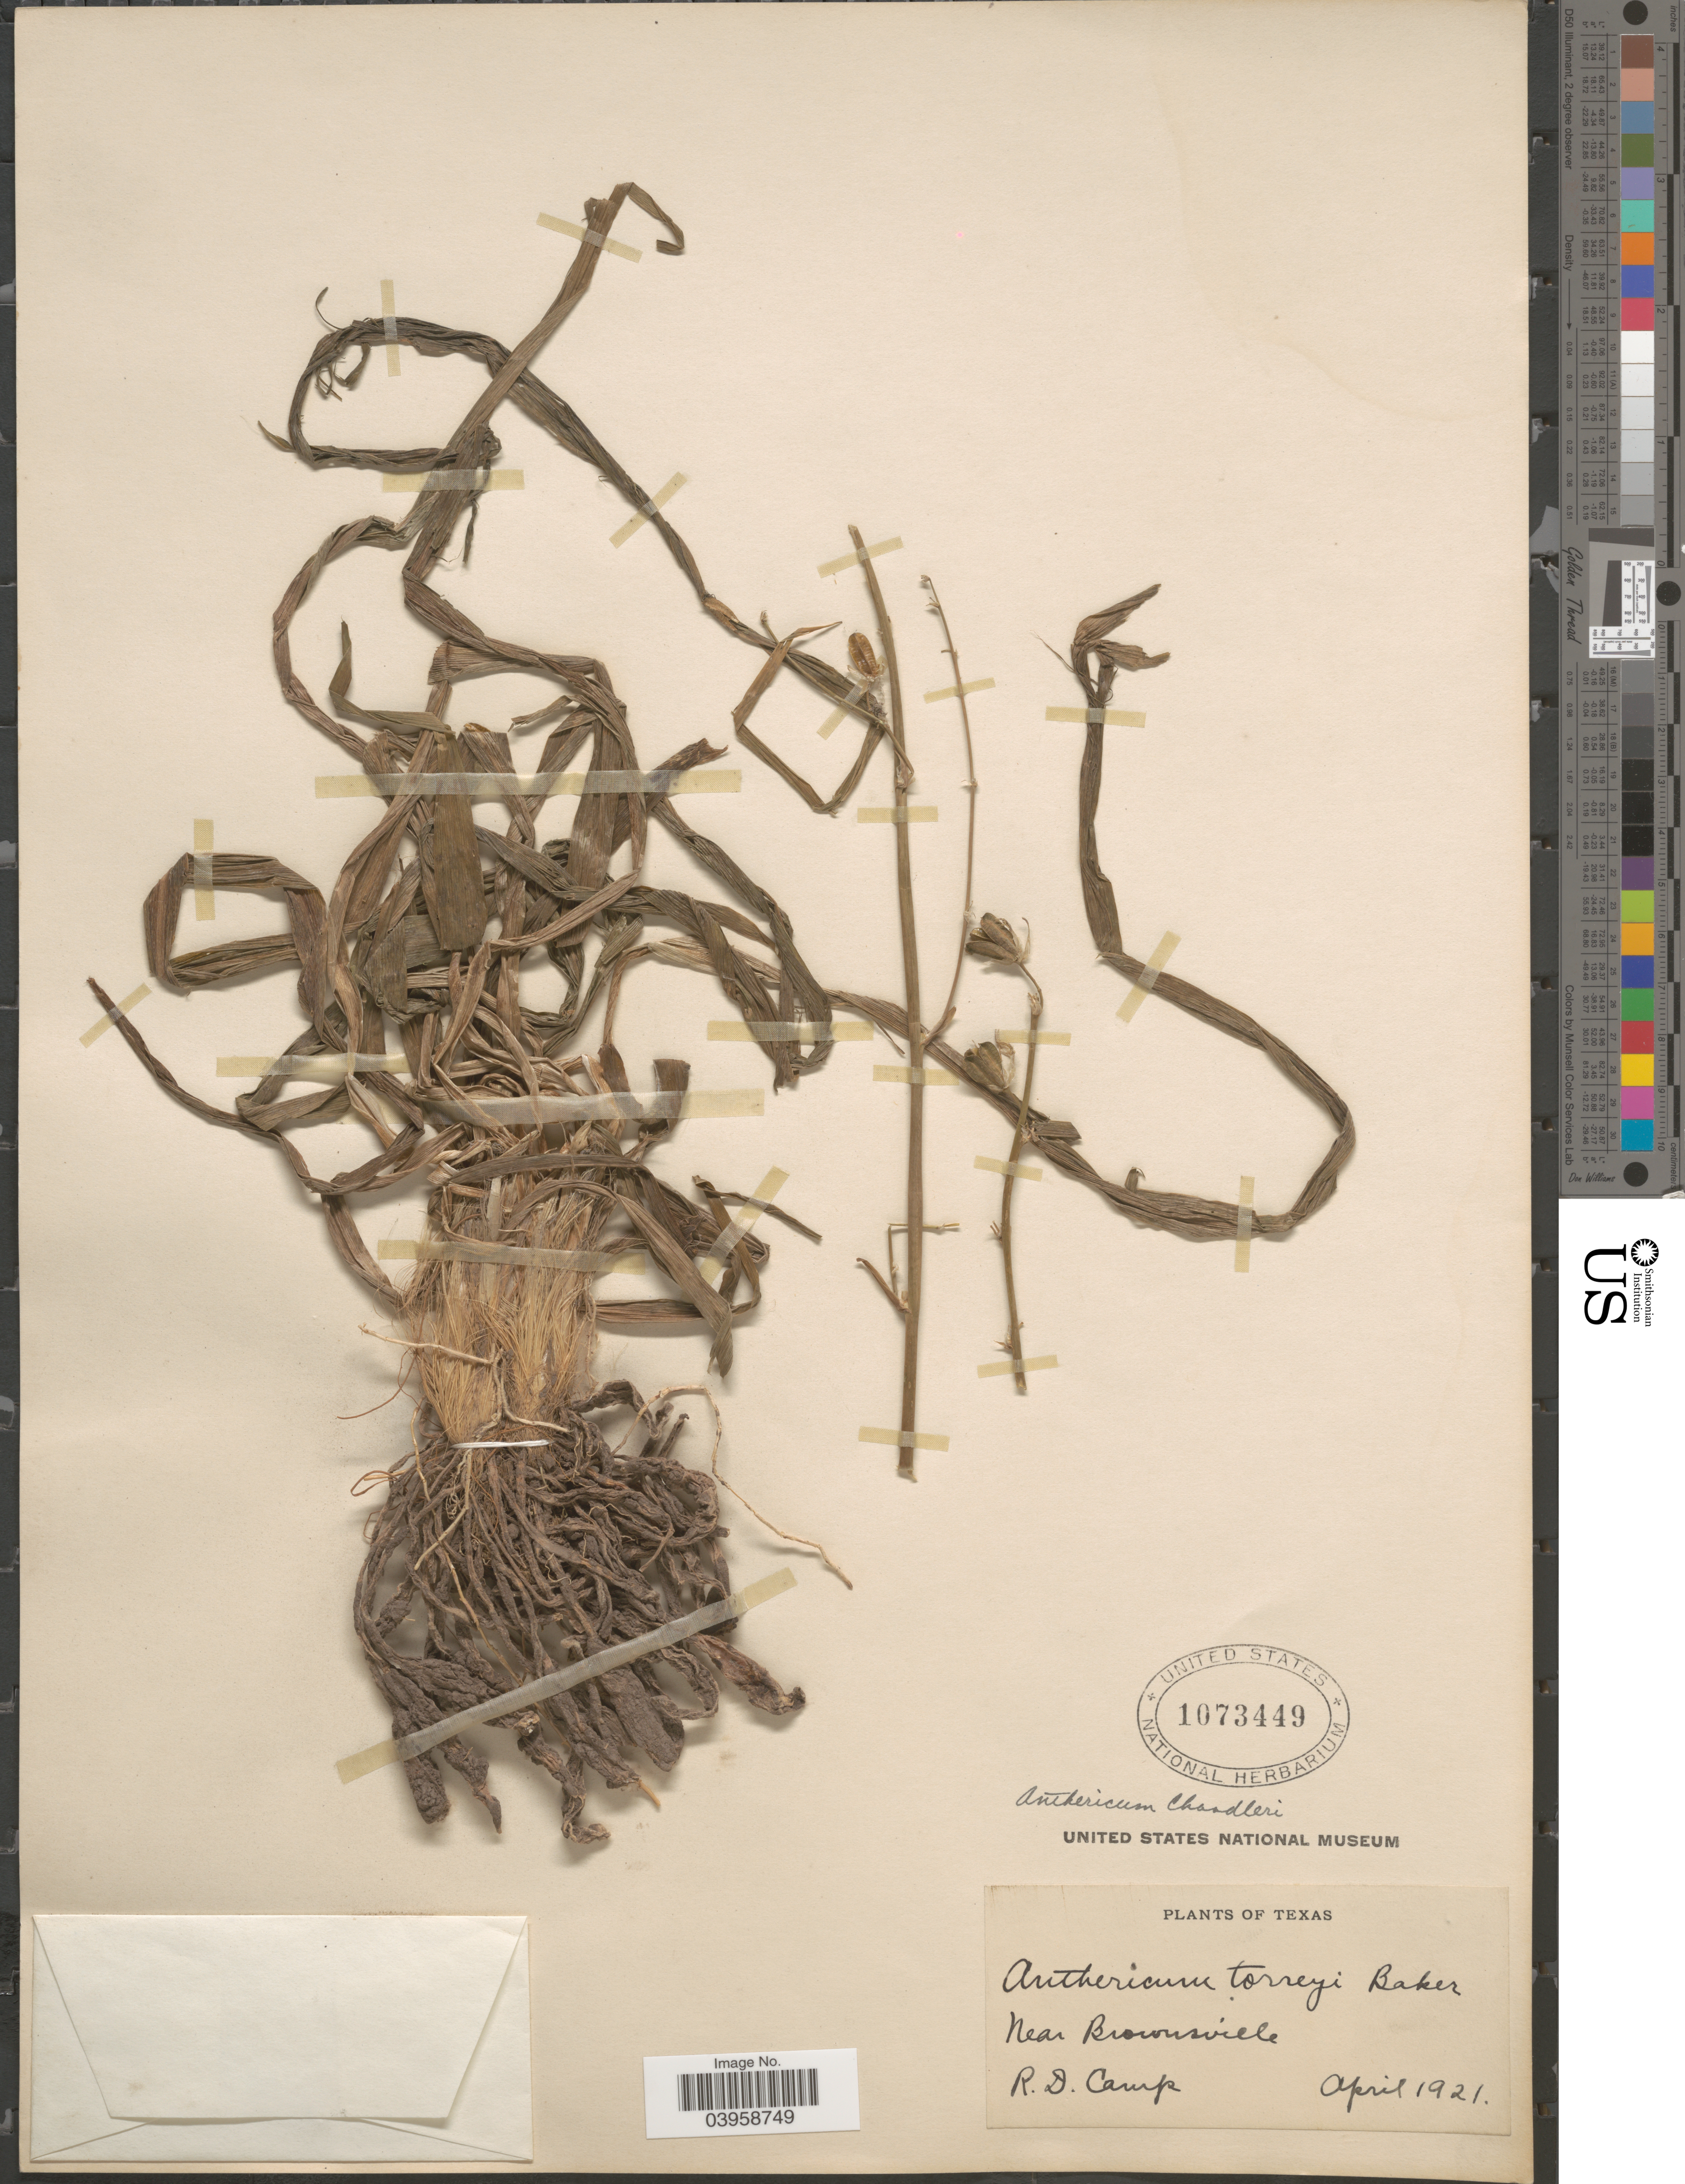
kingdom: Plantae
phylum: Tracheophyta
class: Liliopsida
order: Asparagales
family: Asparagaceae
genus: Anthericum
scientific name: Anthericum chandleri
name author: Greenm. & C.H. Thomps.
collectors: R. D. Camp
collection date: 1921-04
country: United States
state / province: Texas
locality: Near Brownsville.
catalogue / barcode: US 1073449